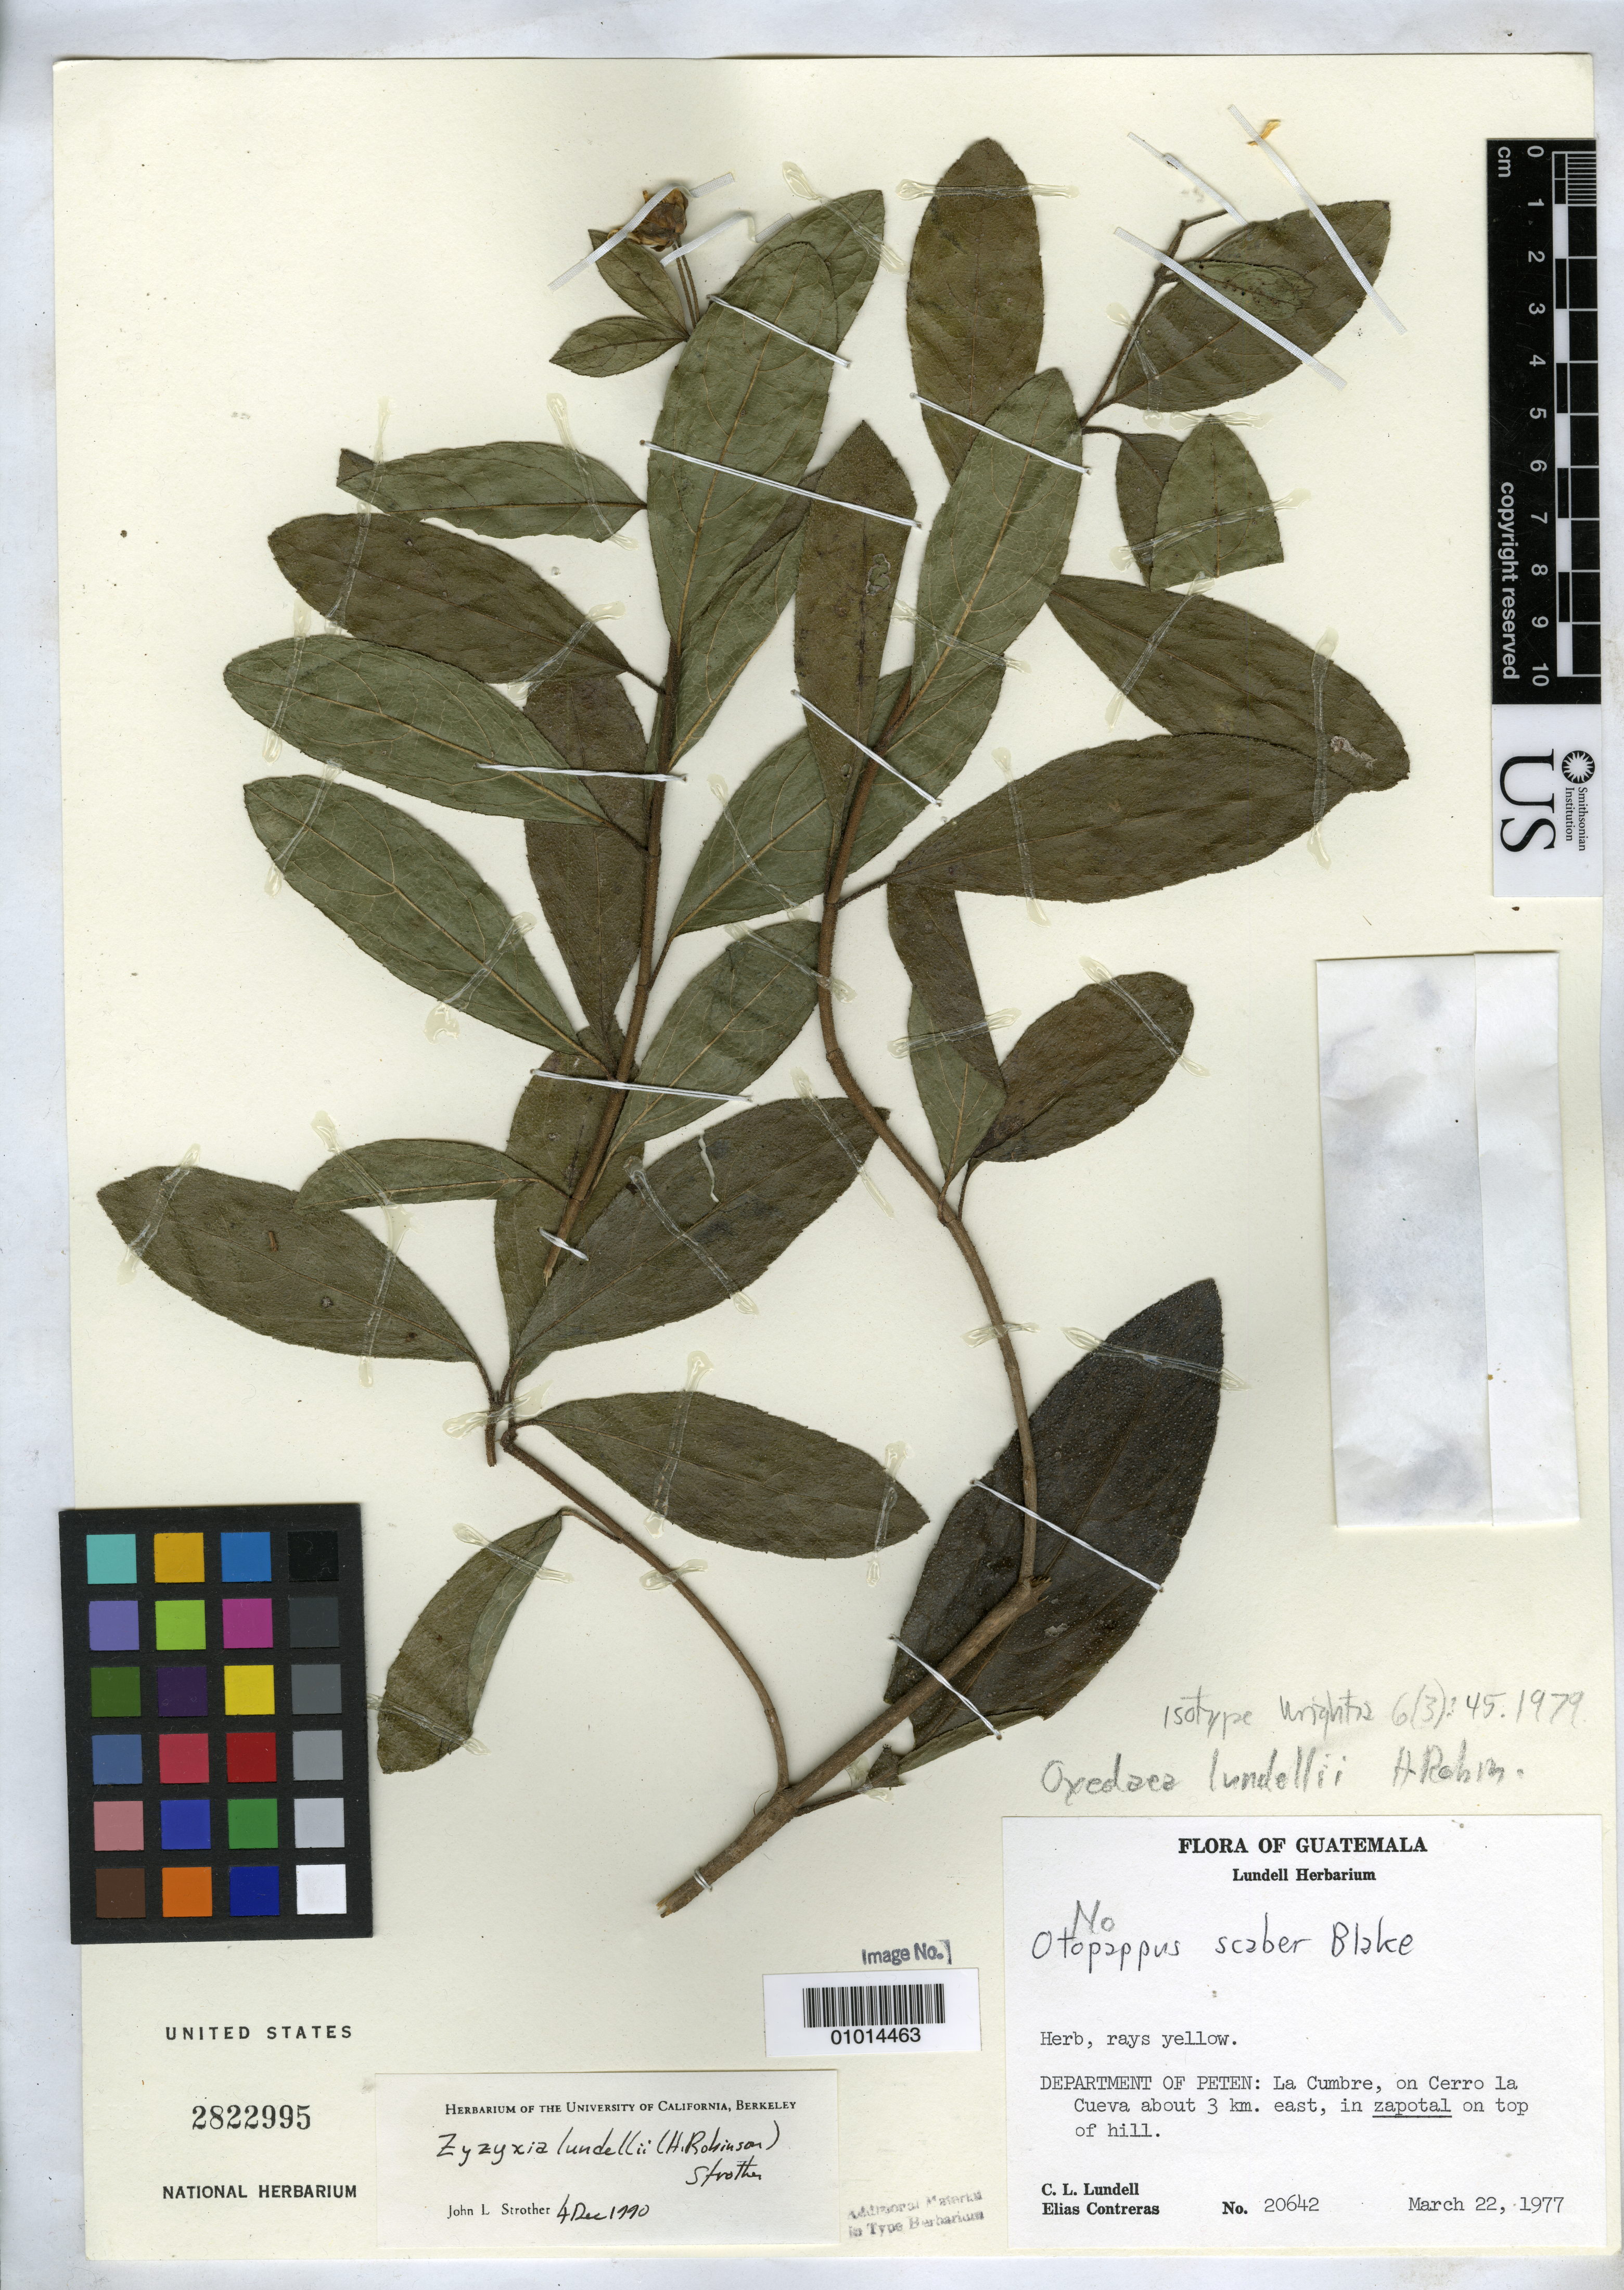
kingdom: Plantae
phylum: Tracheophyta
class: Magnoliopsida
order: Asterales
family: Asteraceae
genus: Oyedaea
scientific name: Oyedaea lundellii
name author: H. Rob.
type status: Isotype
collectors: C. L. Lundell & E. Contreras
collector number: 20642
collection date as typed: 22 Mar 1977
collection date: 1977-03-22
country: Guatemala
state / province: El Petén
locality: La Cumbre, Cerro La Cueva.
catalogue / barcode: US 2822995